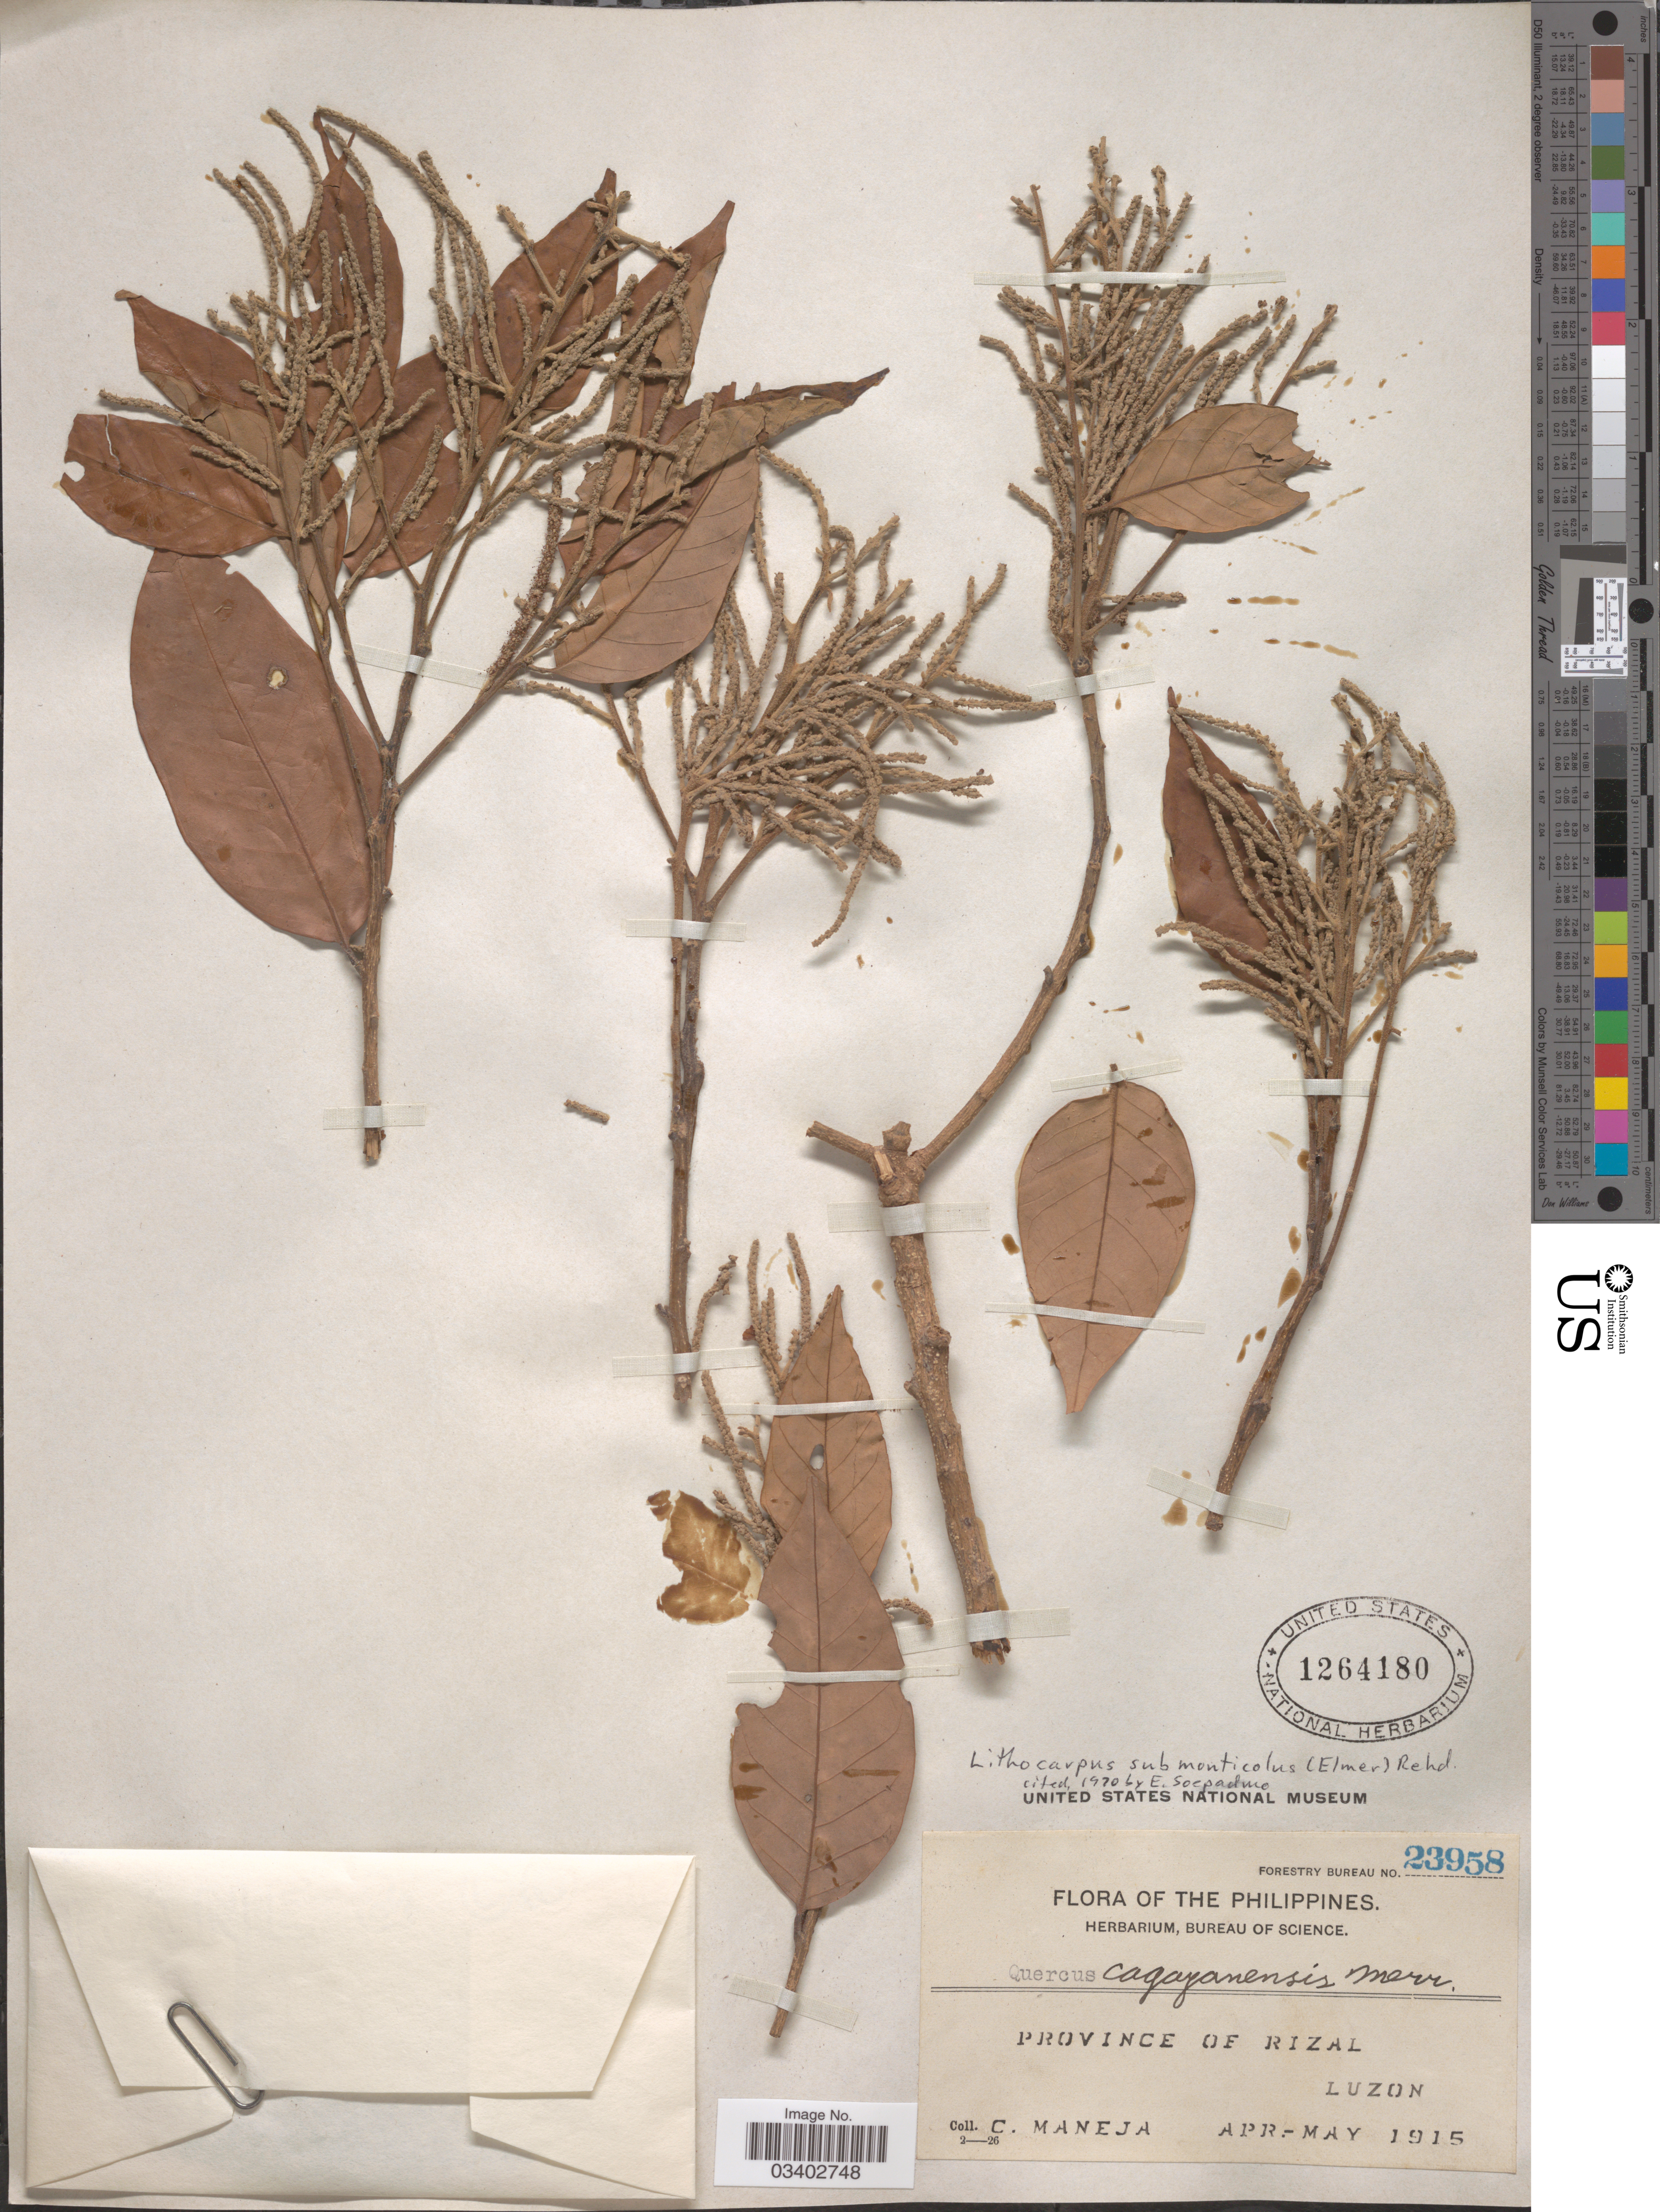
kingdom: Plantae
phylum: Tracheophyta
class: Magnoliopsida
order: Fagales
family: Fagaceae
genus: Lithocarpus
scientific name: Lithocarpus submonticolus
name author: (Elmer) Rehder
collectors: C. Maneja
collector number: Forestry Bureau 23958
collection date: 1915-04/1915-05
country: Philippines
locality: Province of Rizal, Luzon.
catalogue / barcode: US 1264180